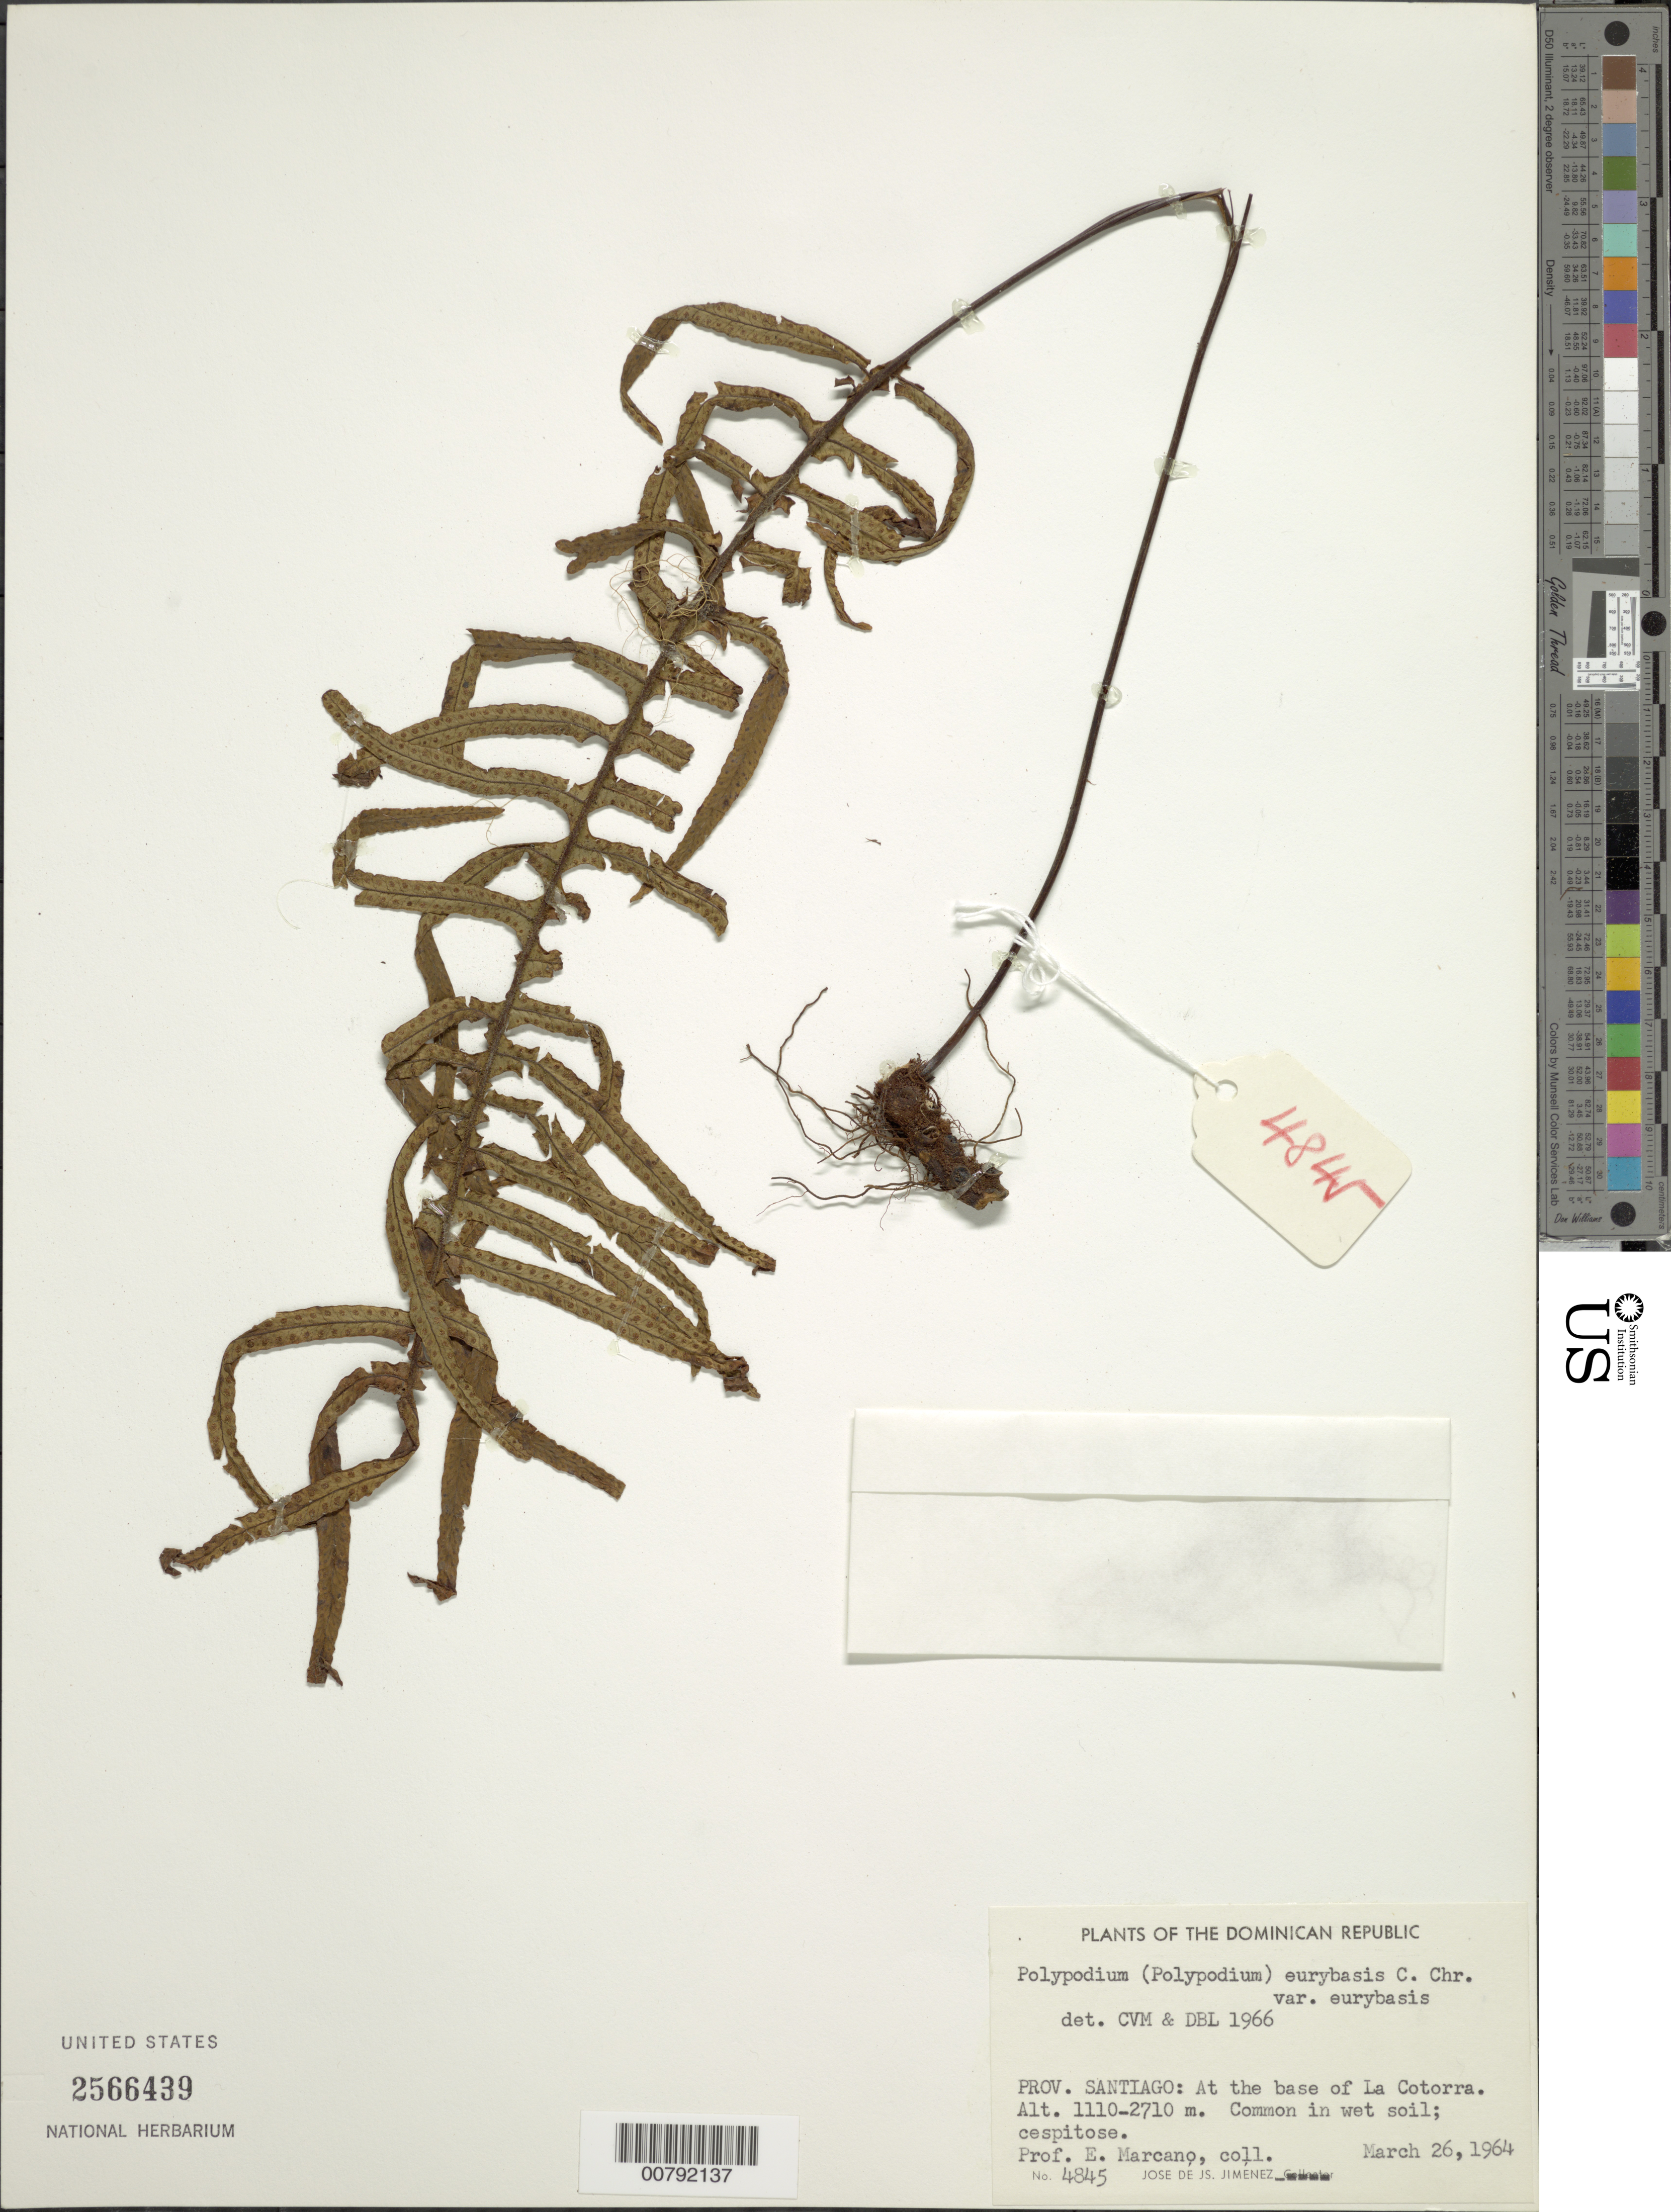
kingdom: Plantae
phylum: Tracheophyta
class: Polypodiopsida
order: Polypodiales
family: Polypodiaceae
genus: Pecluma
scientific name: Pecluma eurybasis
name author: (C. Chr.) M.G. Price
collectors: E. J. Marcano F.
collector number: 4845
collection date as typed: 26 Mar 1964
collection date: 1964-03-26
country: Dominican Republic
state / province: Santiago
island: Hispaniola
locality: La Cotorra, base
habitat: Wet soil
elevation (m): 1110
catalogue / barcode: US 2566439